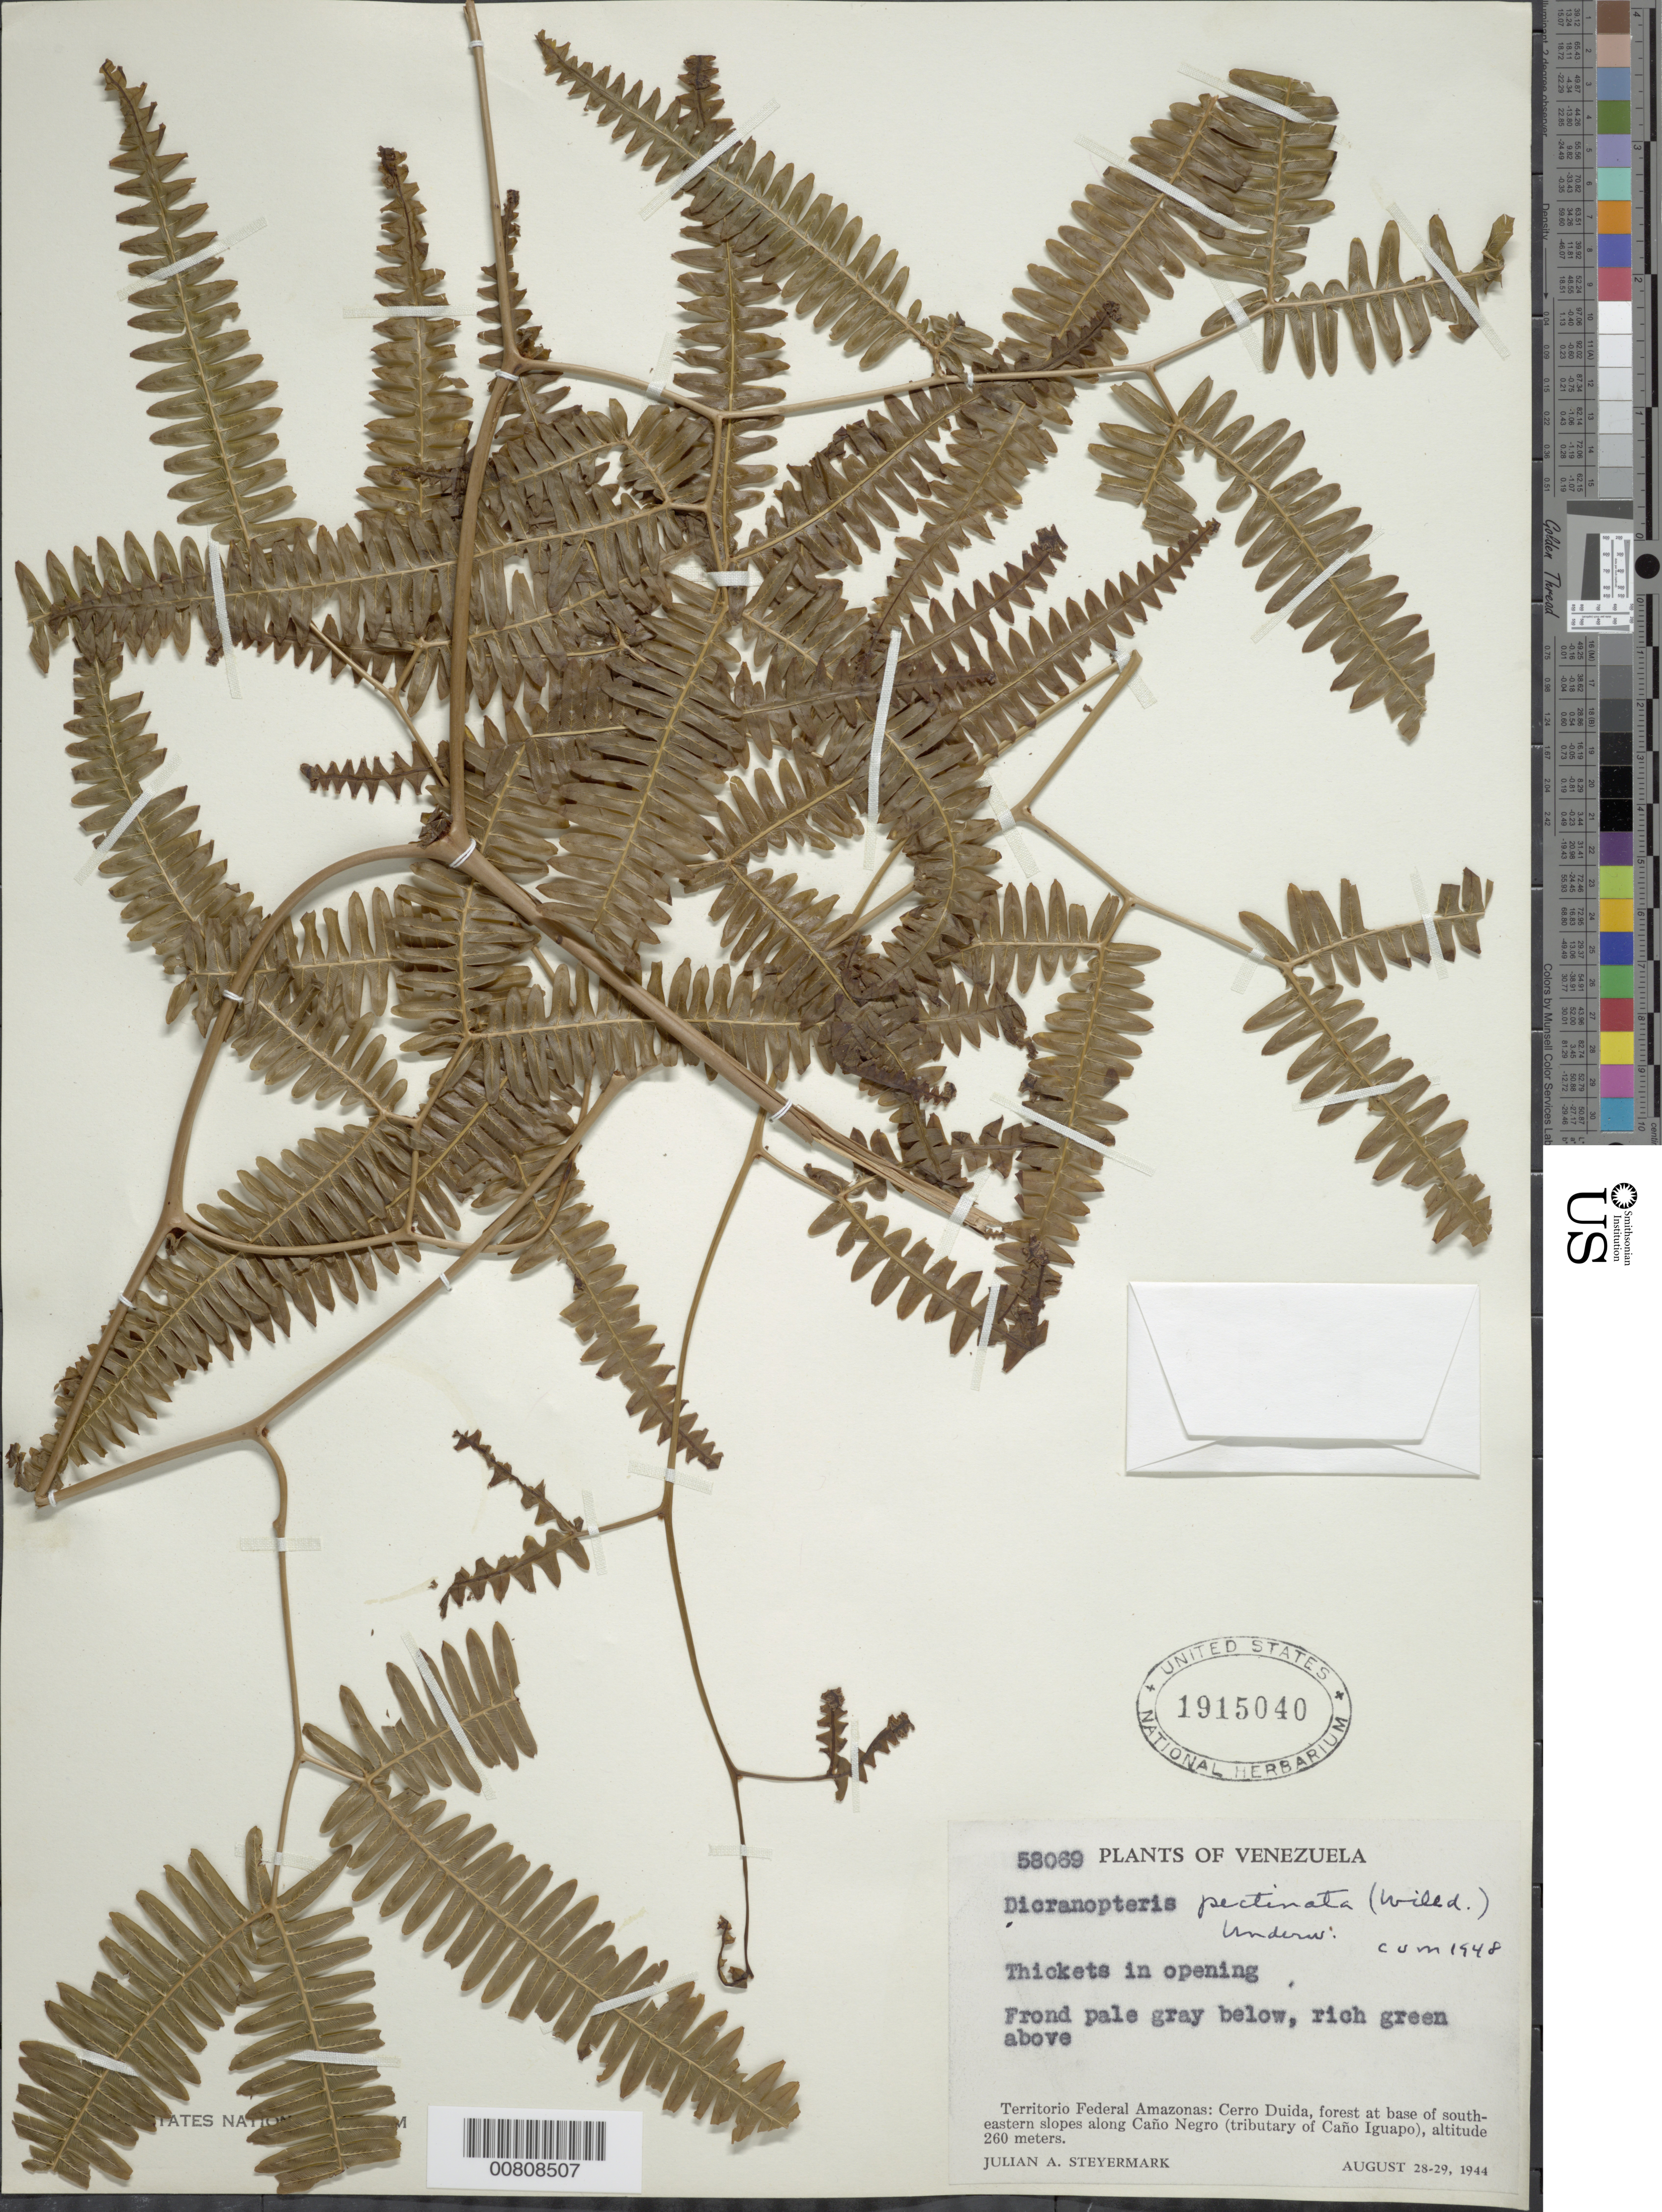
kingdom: Plantae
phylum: Tracheophyta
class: Polypodiopsida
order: Gleicheniales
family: Gleicheniaceae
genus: Gleichenella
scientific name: Gleichenella pectinata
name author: (Willd.) Ching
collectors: J. Steyermark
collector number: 58069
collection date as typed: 28-Aug-44 to 29-Aug-44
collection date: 1944-08-28/1944-08-29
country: Venezuela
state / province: Amazonas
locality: Cerro Duida, southeastern-facing slopes along Caño Negro (tributary of Caño Iguapo)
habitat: Thickets in opening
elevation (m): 260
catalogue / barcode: US 1915040